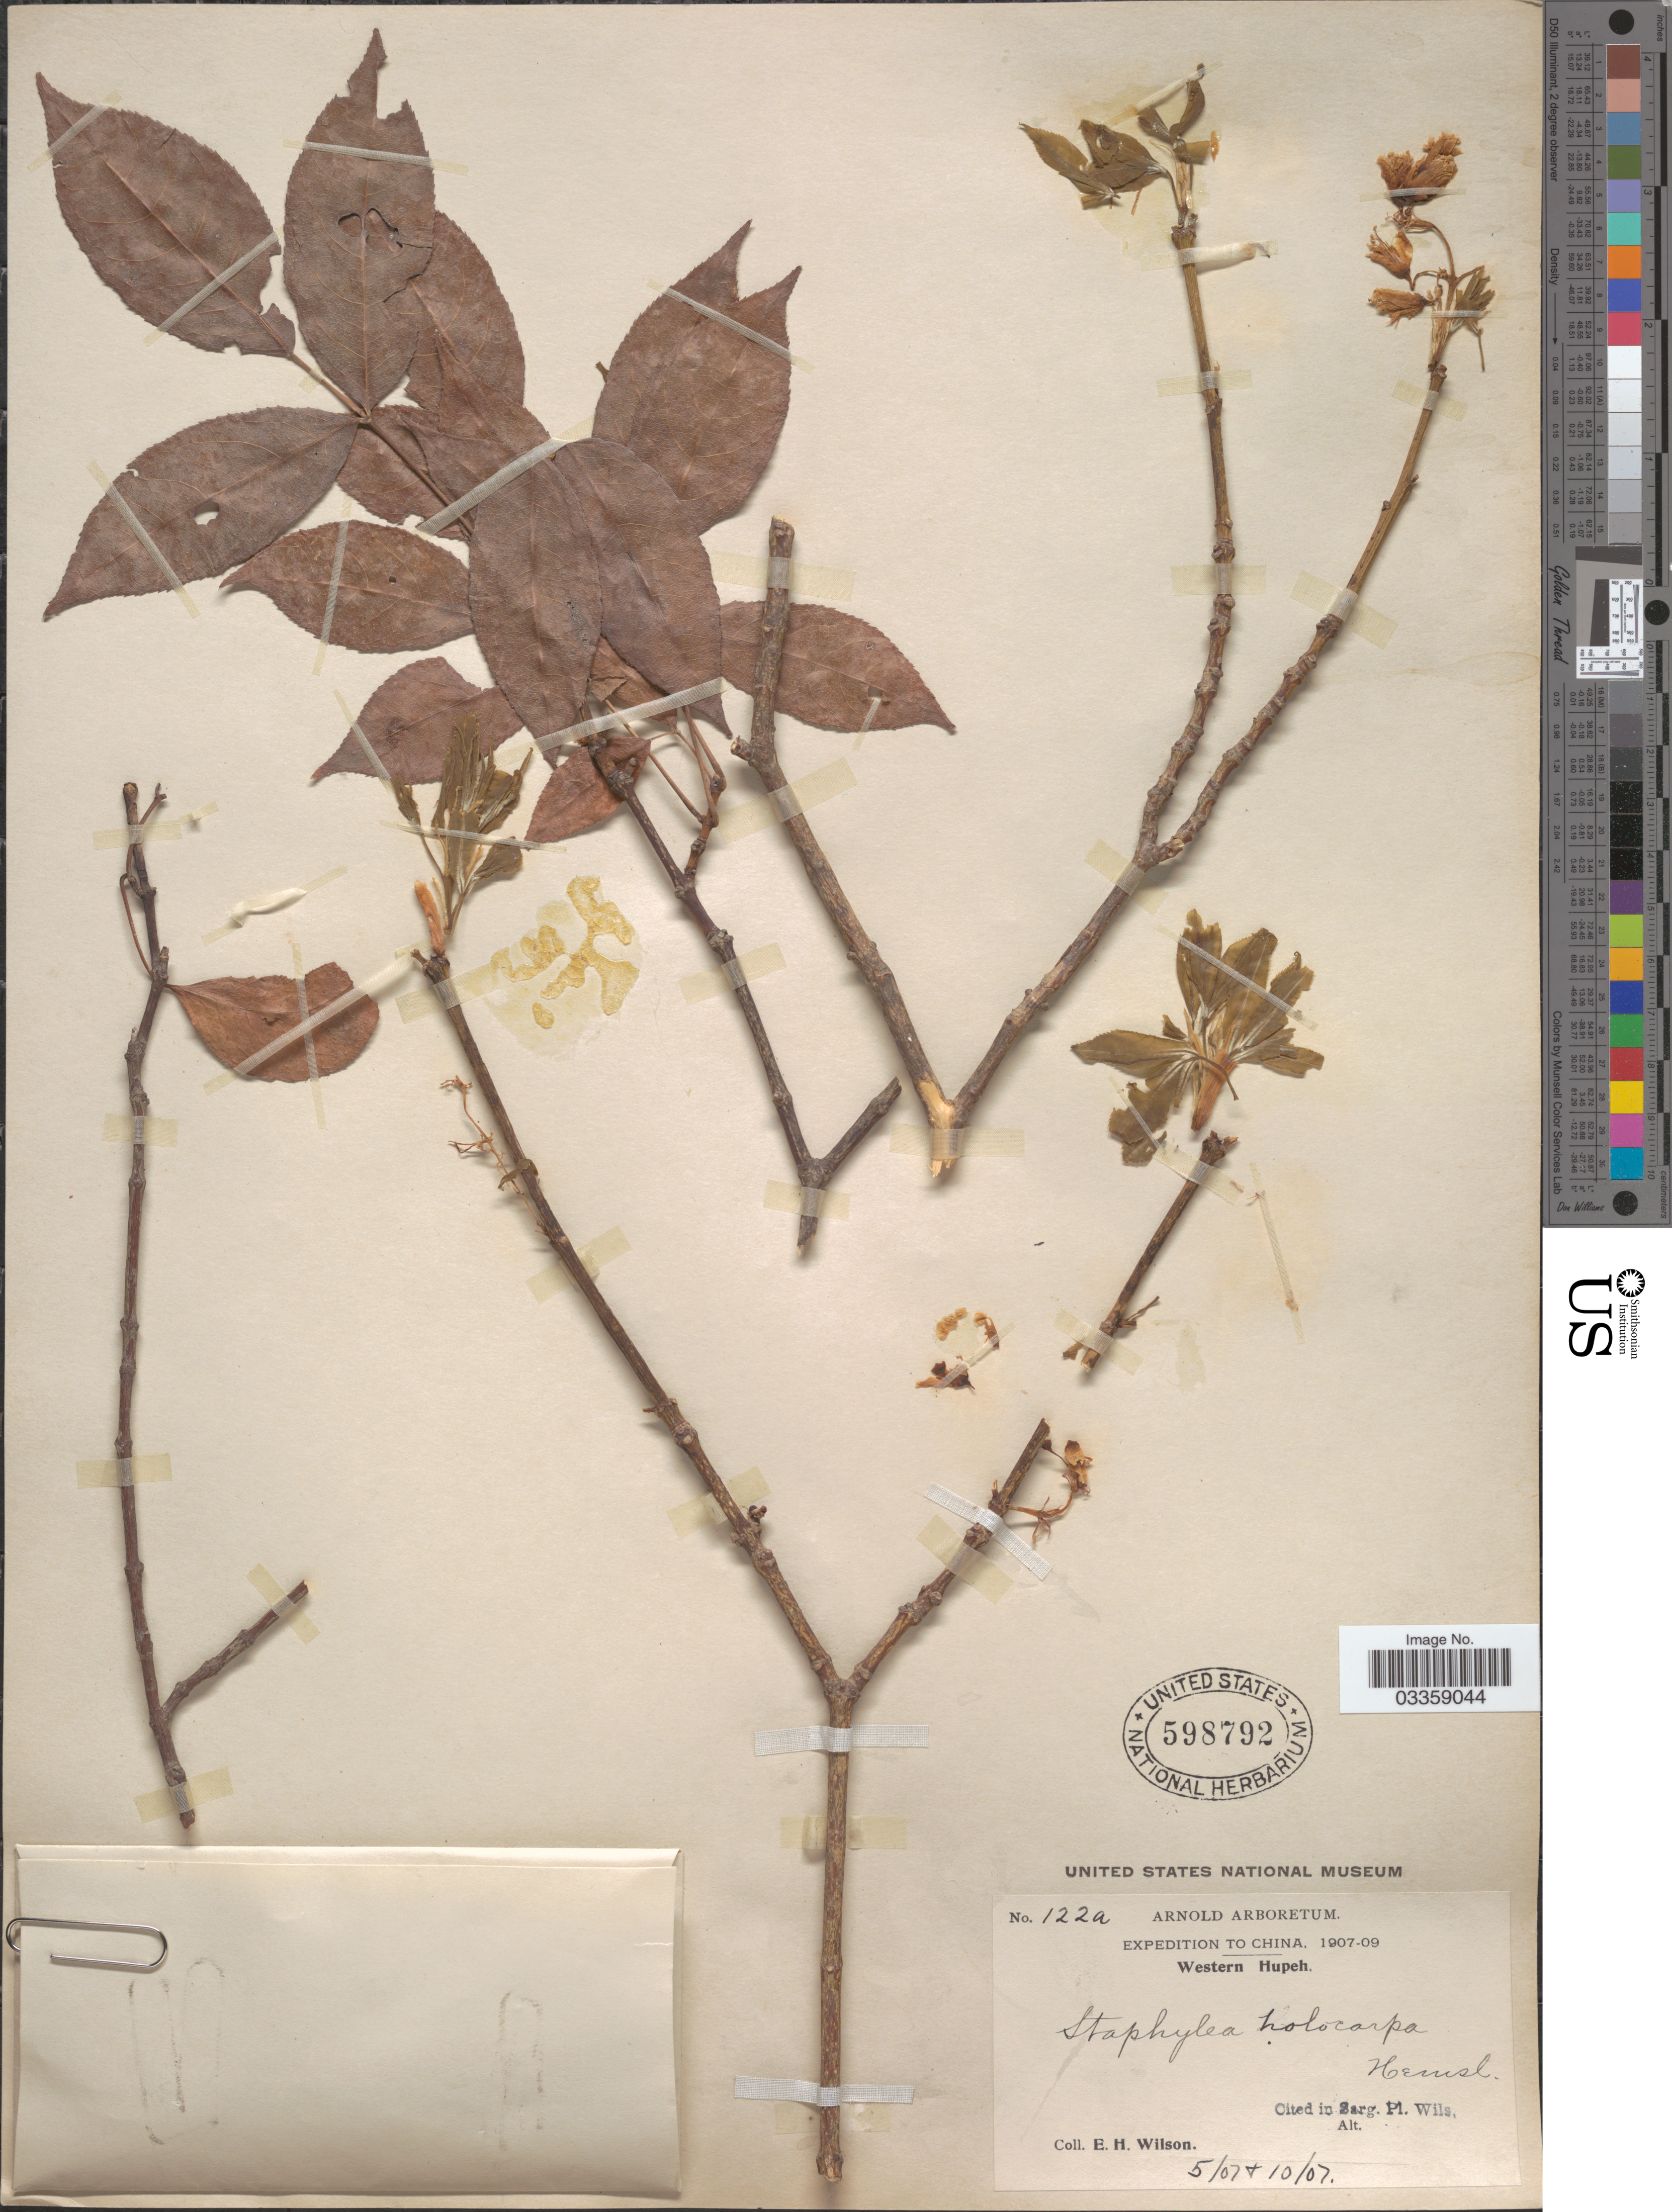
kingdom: Plantae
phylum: Tracheophyta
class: Magnoliopsida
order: Crossosomatales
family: Staphyleaceae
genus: Staphylea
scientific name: Staphylea holocarpa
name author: Hemsl.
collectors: E. Wilson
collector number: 122a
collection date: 1907-05/1907-10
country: China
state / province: Hubei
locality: Western Hupeh.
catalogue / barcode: US 598792